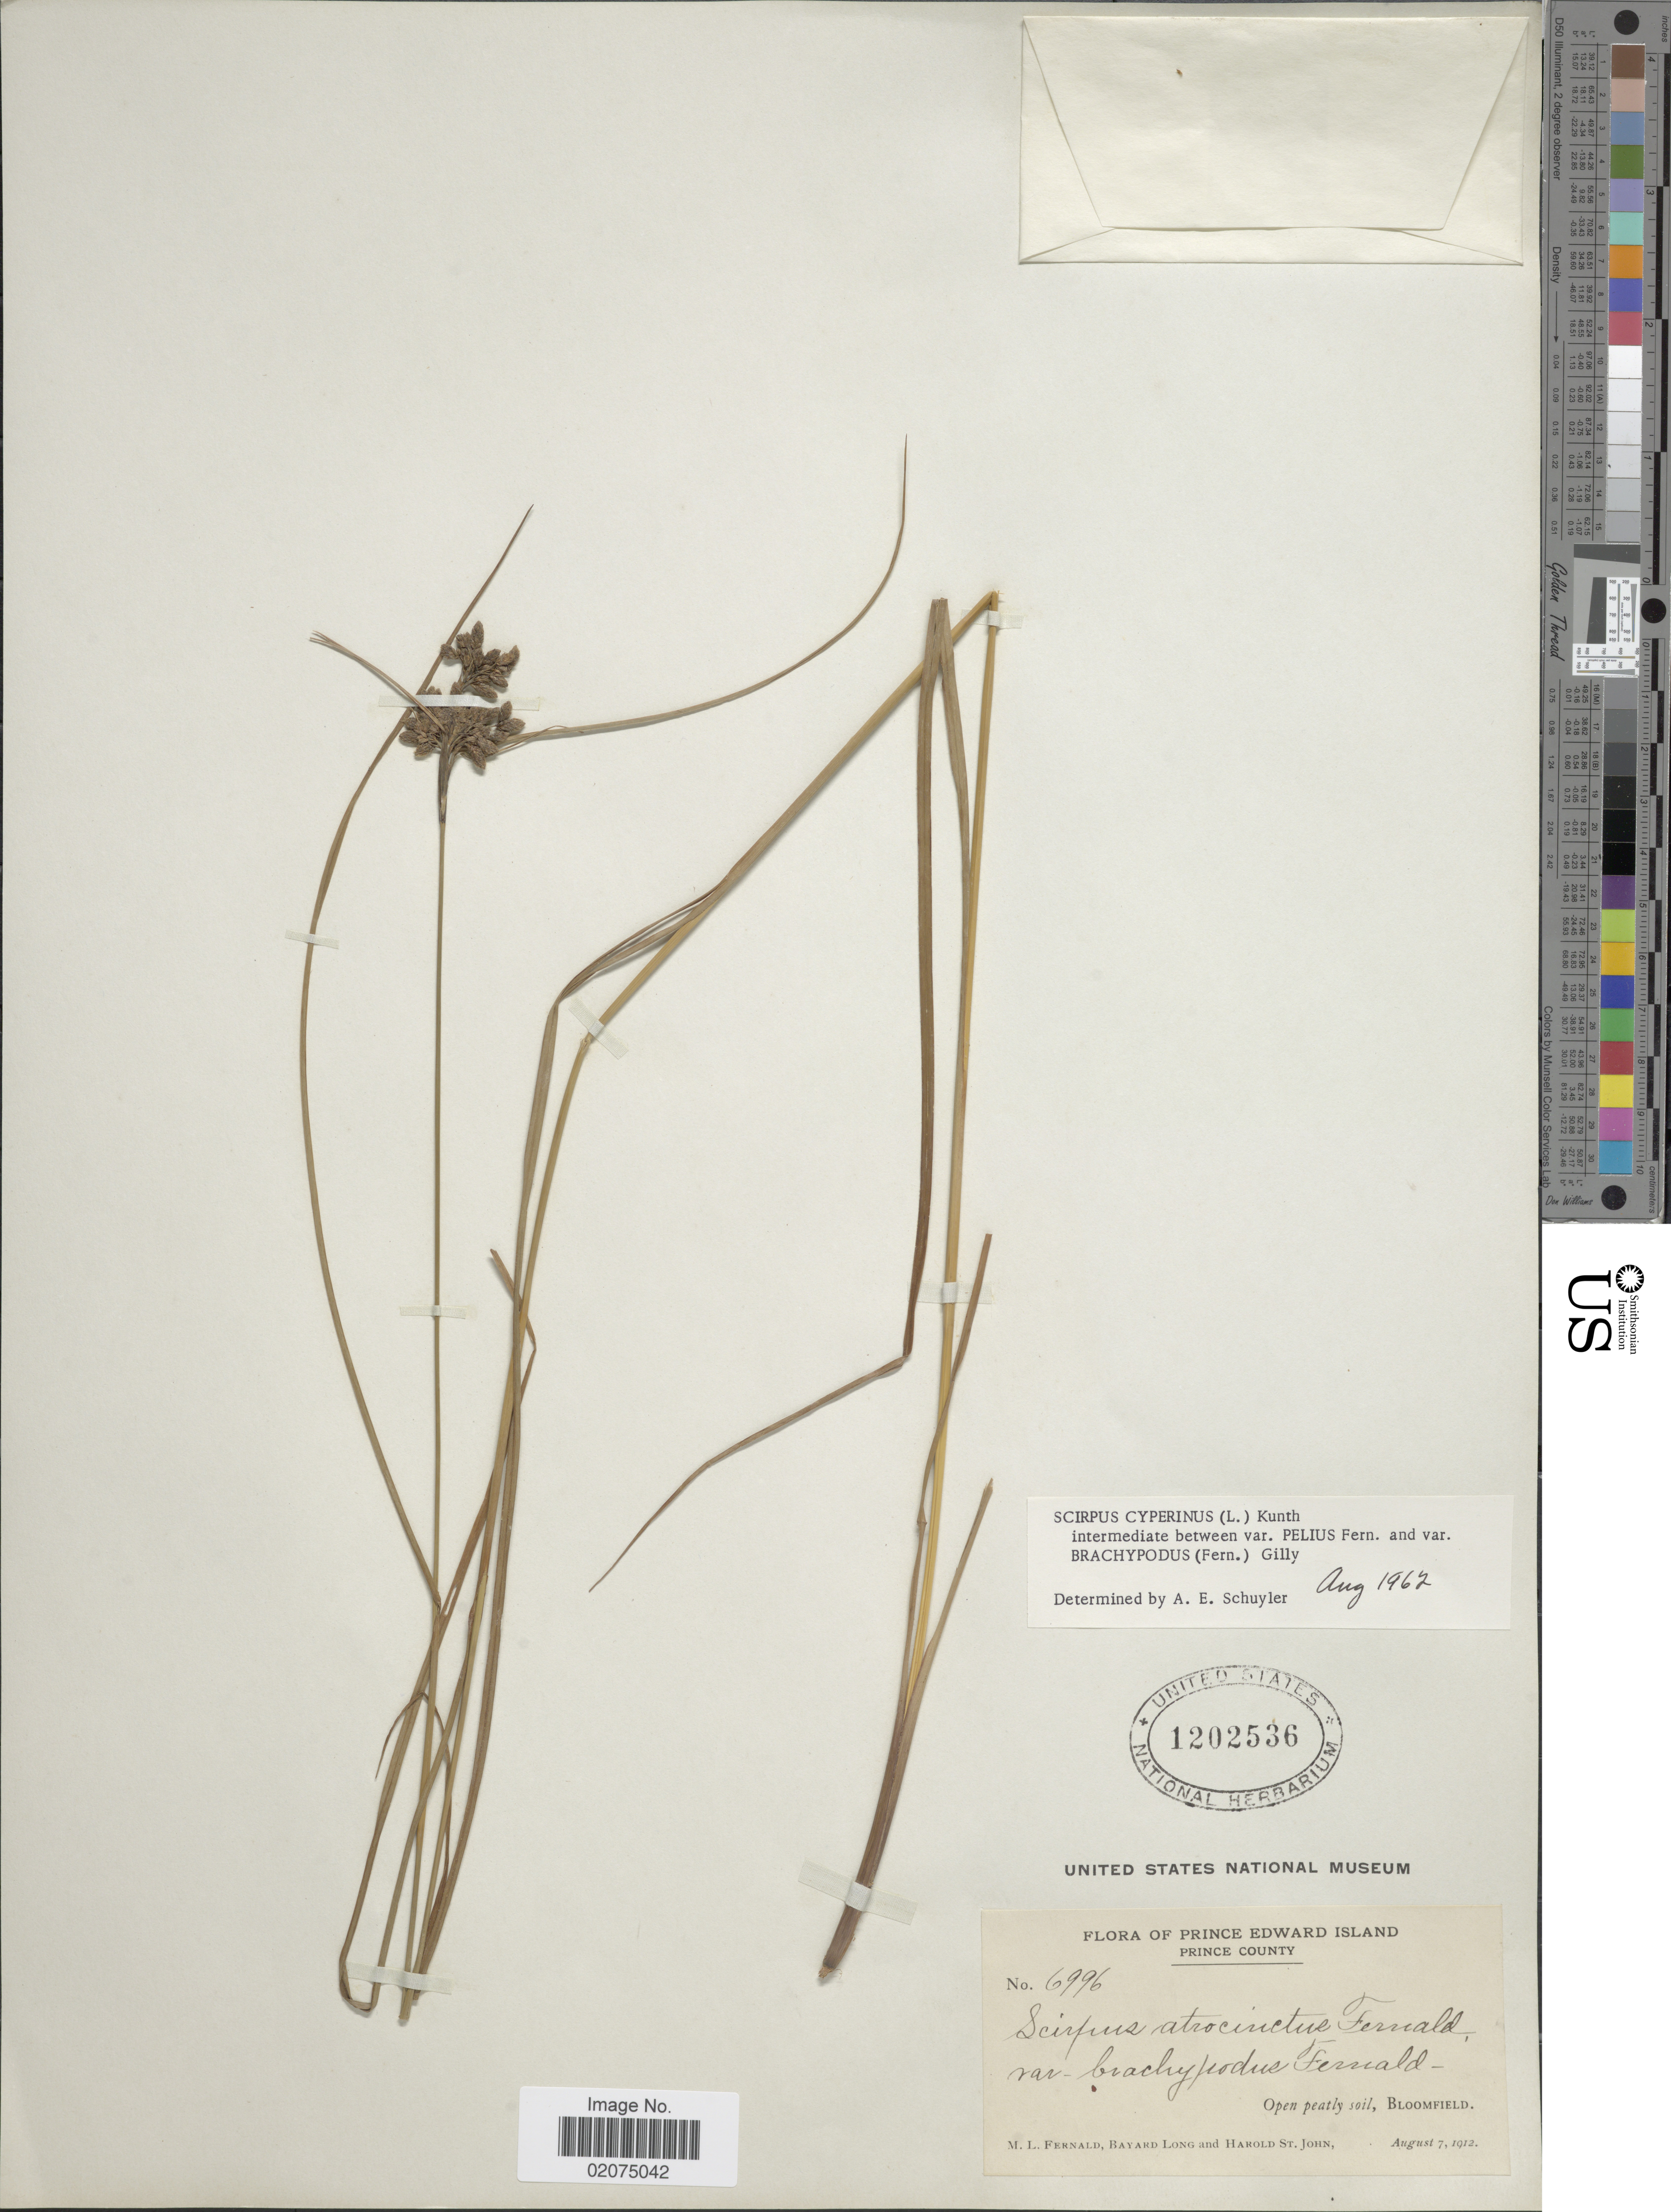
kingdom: Plantae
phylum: Tracheophyta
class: Liliopsida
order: Poales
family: Cyperaceae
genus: Scirpus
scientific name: Scirpus cyperinus (L.) Kunth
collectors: M. L. Fernald, B. Long & H. St. John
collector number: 6996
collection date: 1912-08-07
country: Canada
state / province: Prince Edward Island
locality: Prince County, Bloomfield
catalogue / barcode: US 1202536